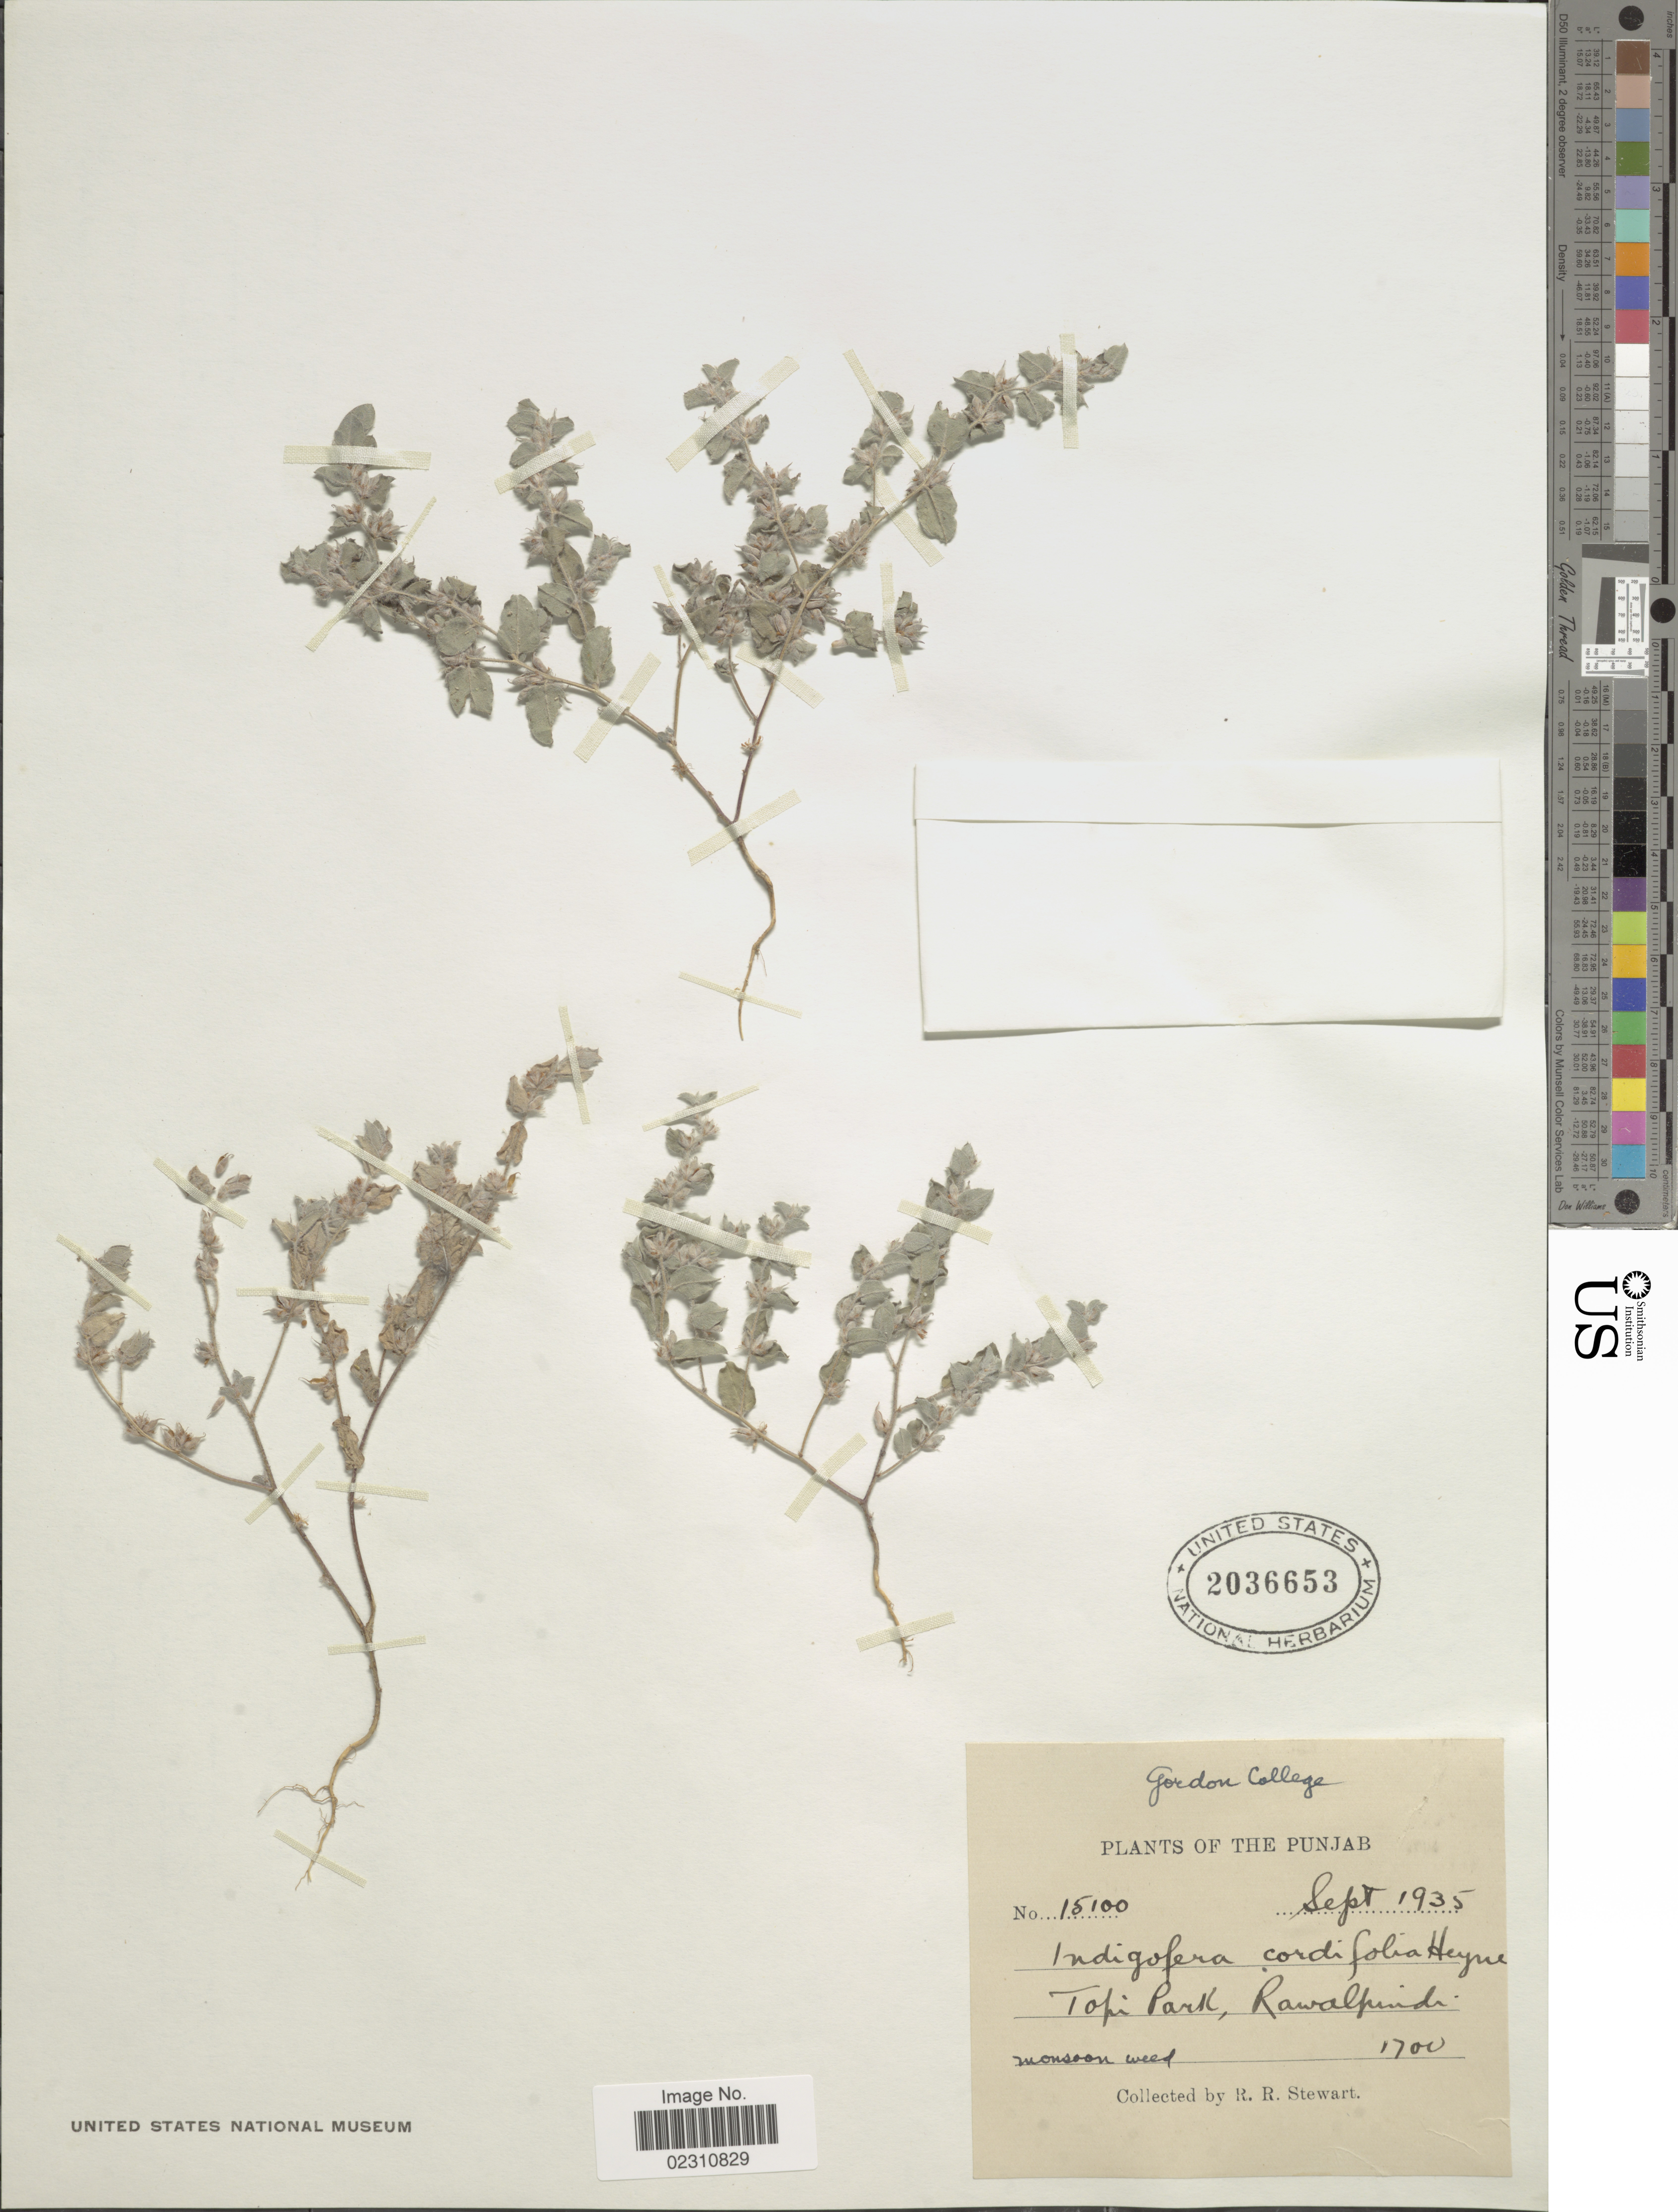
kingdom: Plantae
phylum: Tracheophyta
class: Magnoliopsida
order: Fabales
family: Fabaceae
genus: Indigofera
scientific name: Indigofera cordifolia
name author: Roth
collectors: R. R. Stewart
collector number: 15100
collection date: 1935-09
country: Pakistan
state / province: Punjab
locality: Punjab, Topi Park, Rawalpindi.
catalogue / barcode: US 2036653